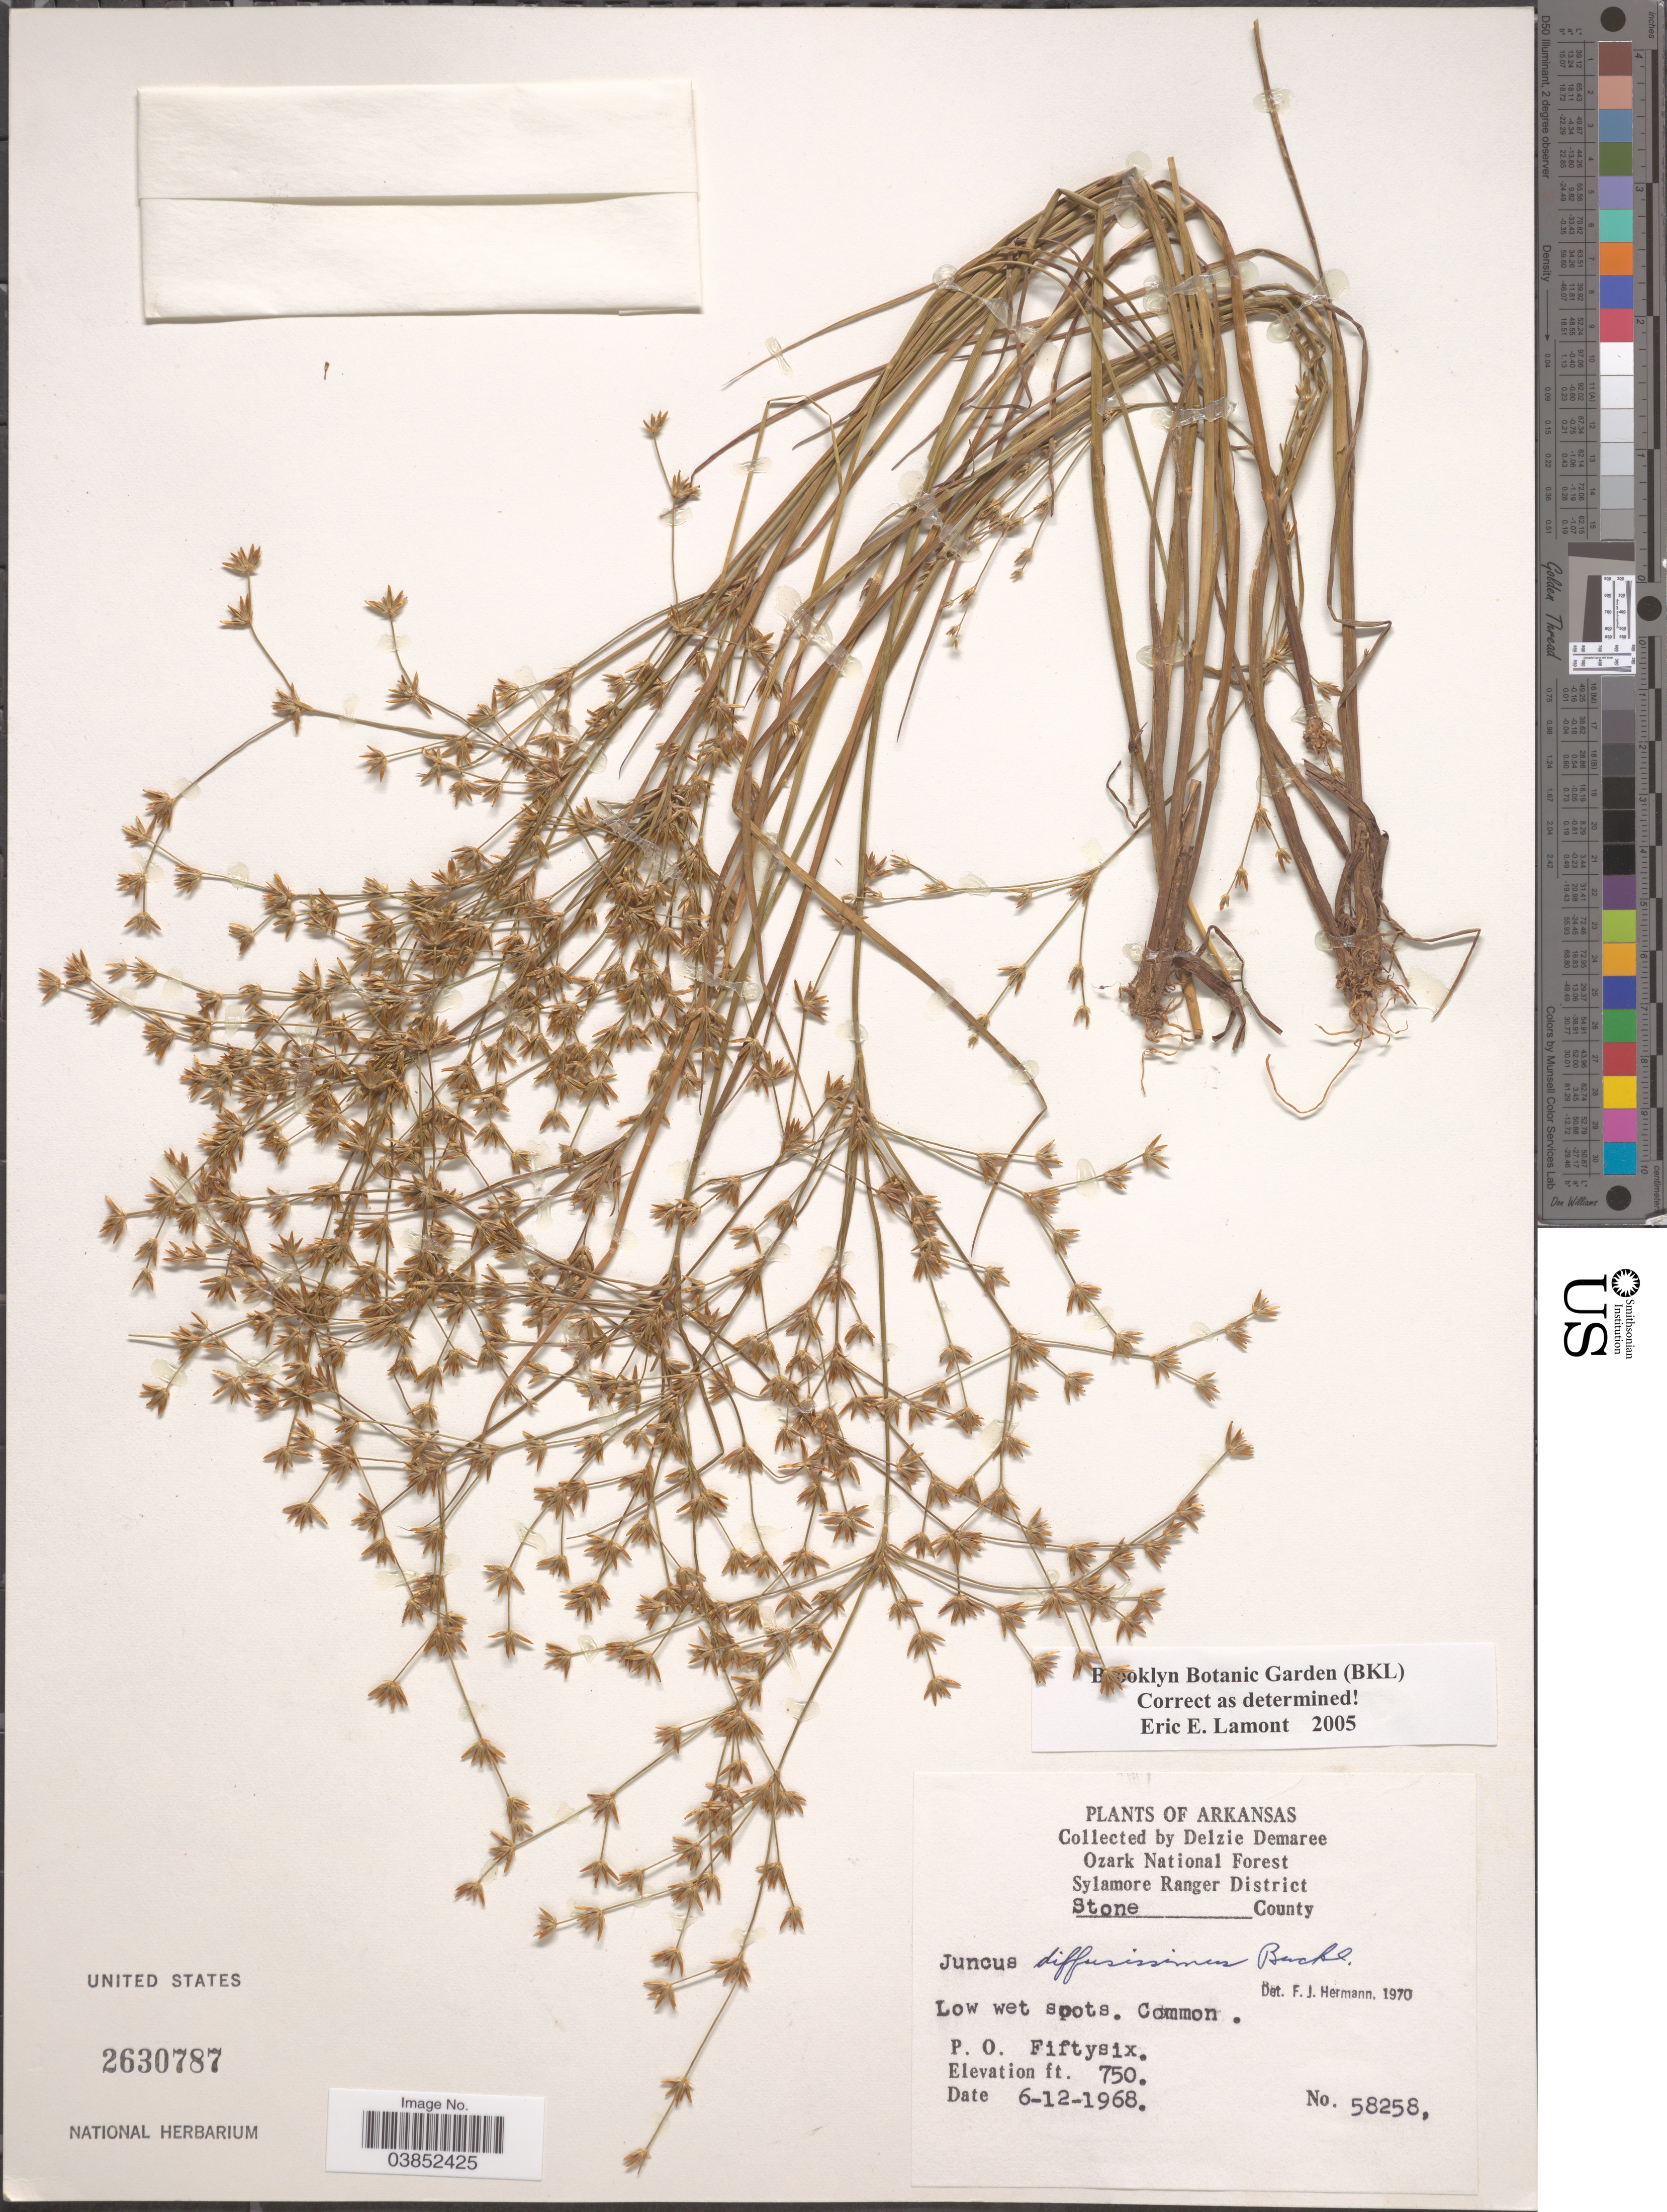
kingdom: Plantae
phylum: Tracheophyta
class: Liliopsida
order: Poales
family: Juncaceae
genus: Juncus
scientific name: Juncus diffusissimus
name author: Buckley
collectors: D. Demaree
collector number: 58258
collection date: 1968-06-12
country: United States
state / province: Arkansas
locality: Ozark National Forest. Sylamore Ranger District. Stone County. P. O. Fiftysix.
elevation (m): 229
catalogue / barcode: US 2630787